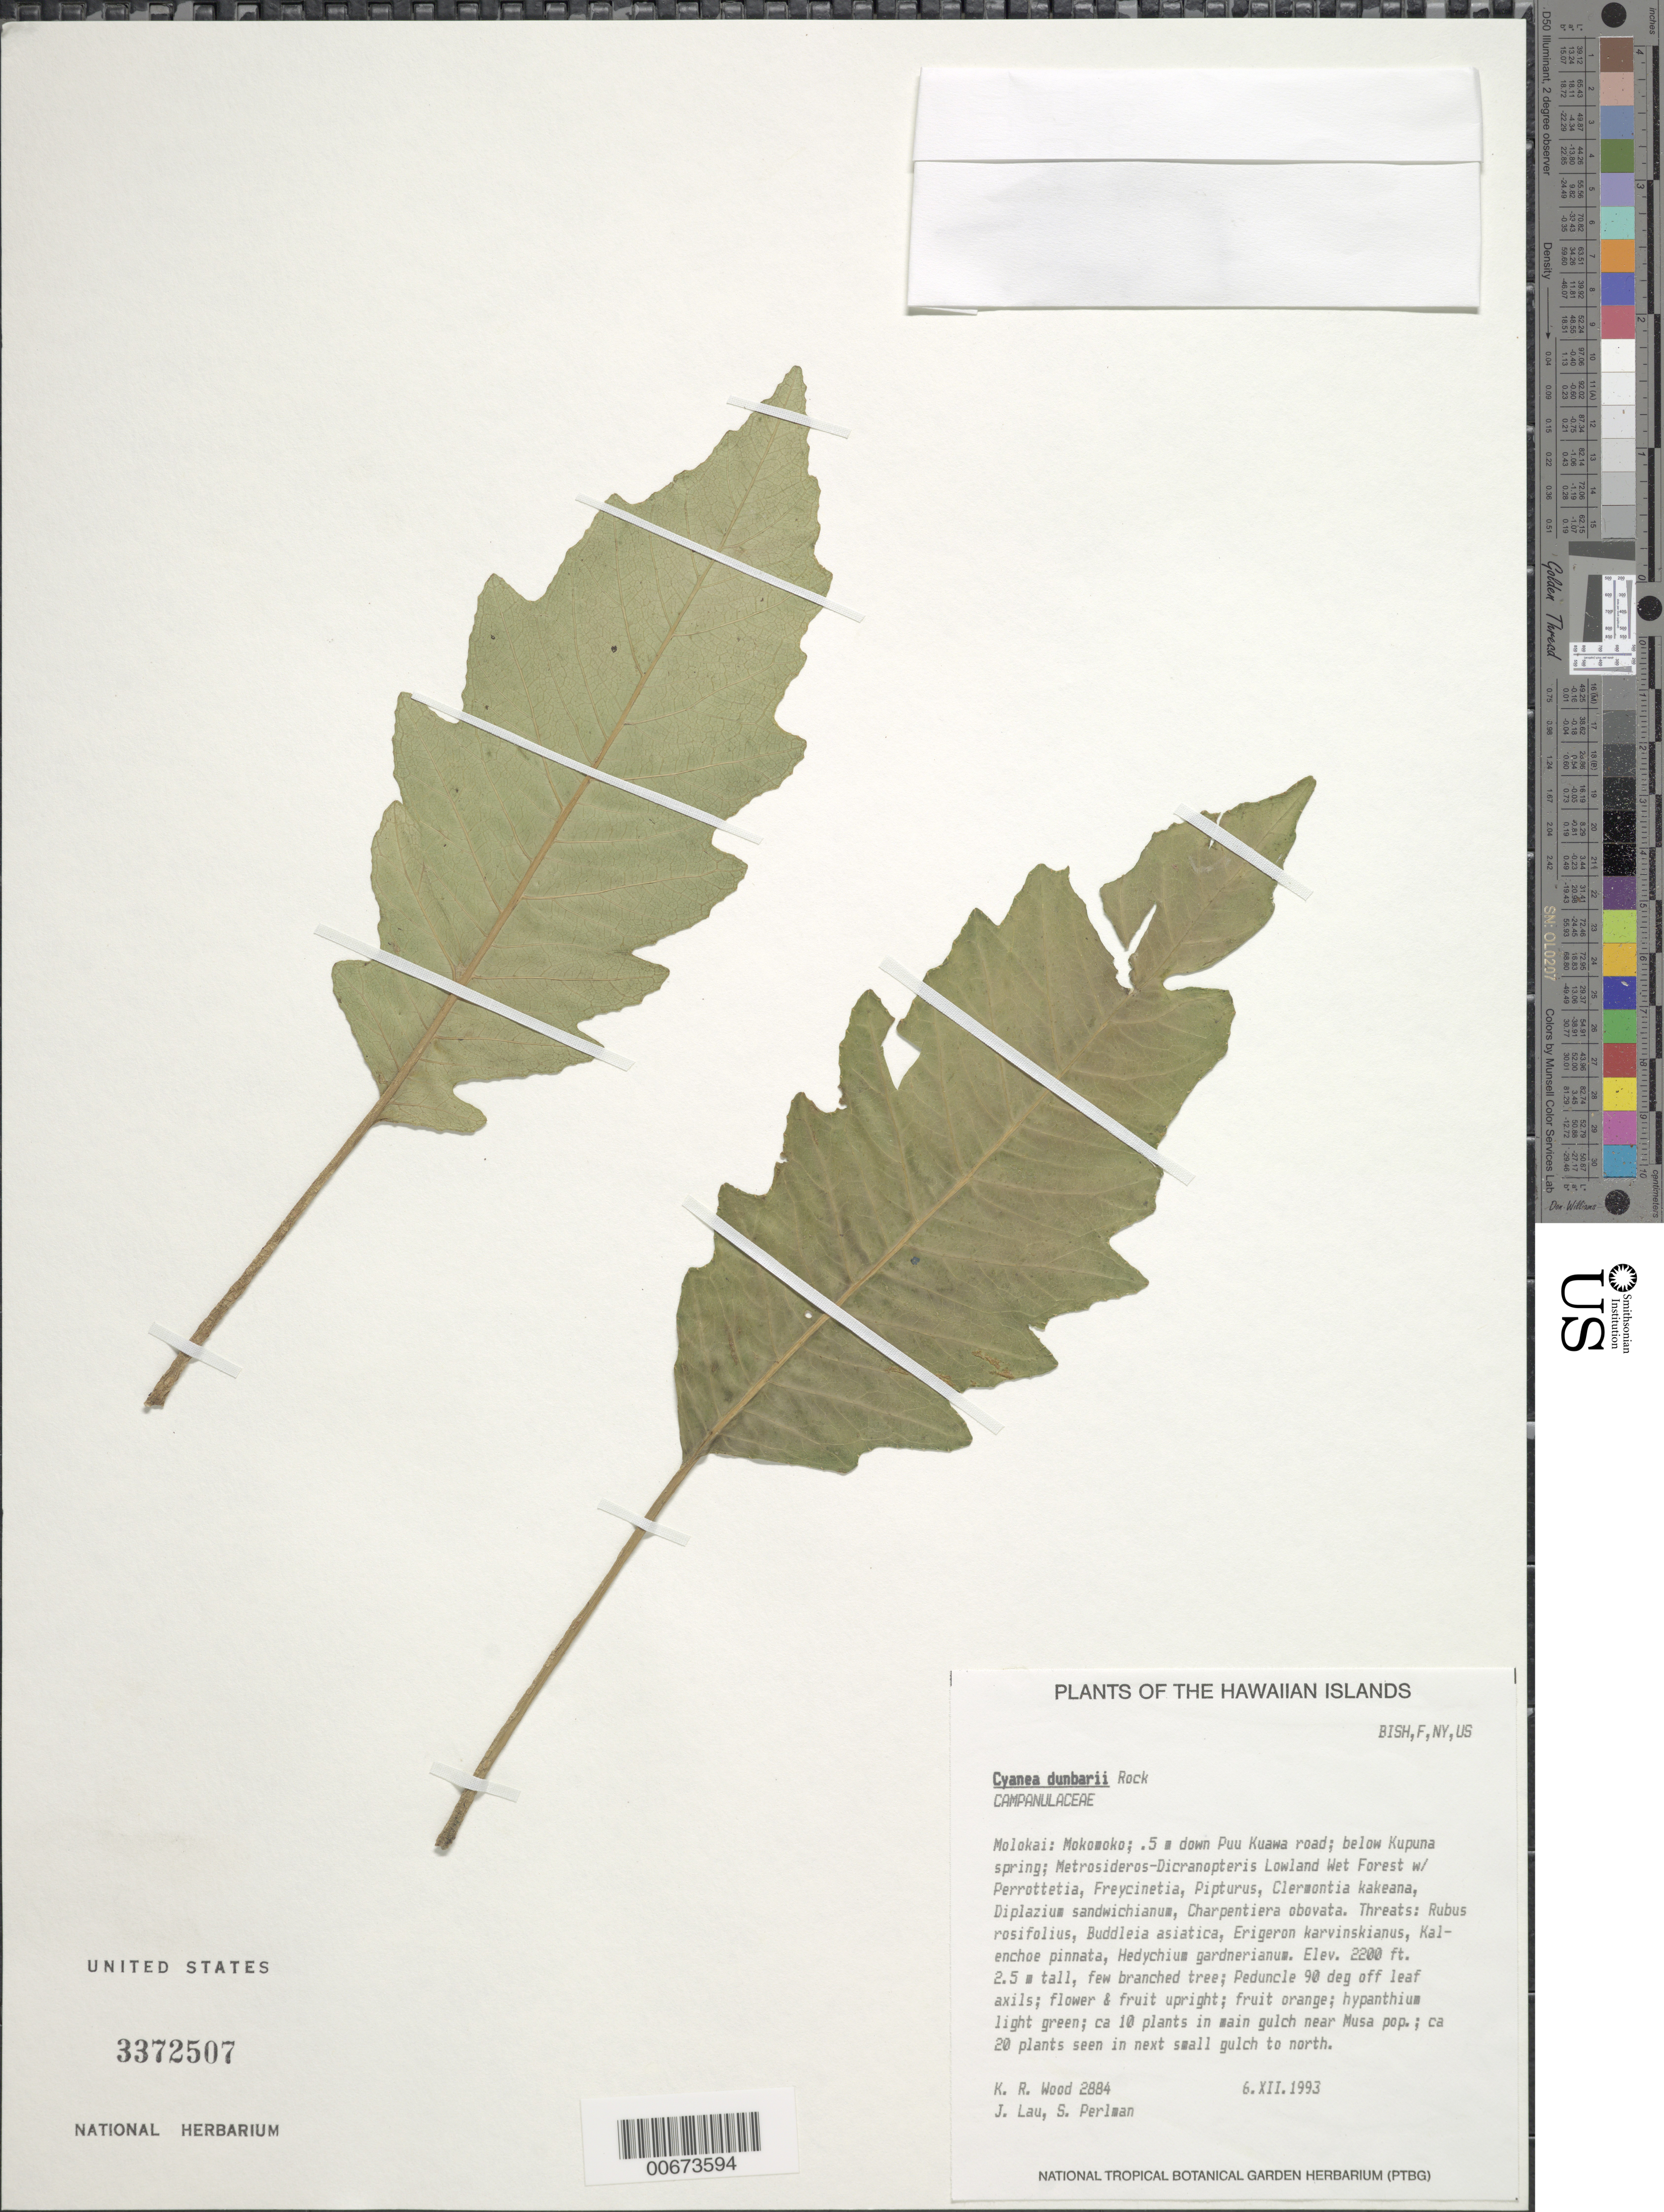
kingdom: Plantae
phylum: Tracheophyta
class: Magnoliopsida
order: Asterales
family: Campanulaceae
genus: Cyanea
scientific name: Cyanea dunbariae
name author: Rock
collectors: K. R. Wood & S. P. Perlman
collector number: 2884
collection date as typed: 6 Dec 1993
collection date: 1993-12-06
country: United States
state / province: Hawaii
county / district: Maui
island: Moloka'i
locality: Mokomoko, 0.5 m down Pu'u Kuawa road; below Kupuna spring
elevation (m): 670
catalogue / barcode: US 3372507